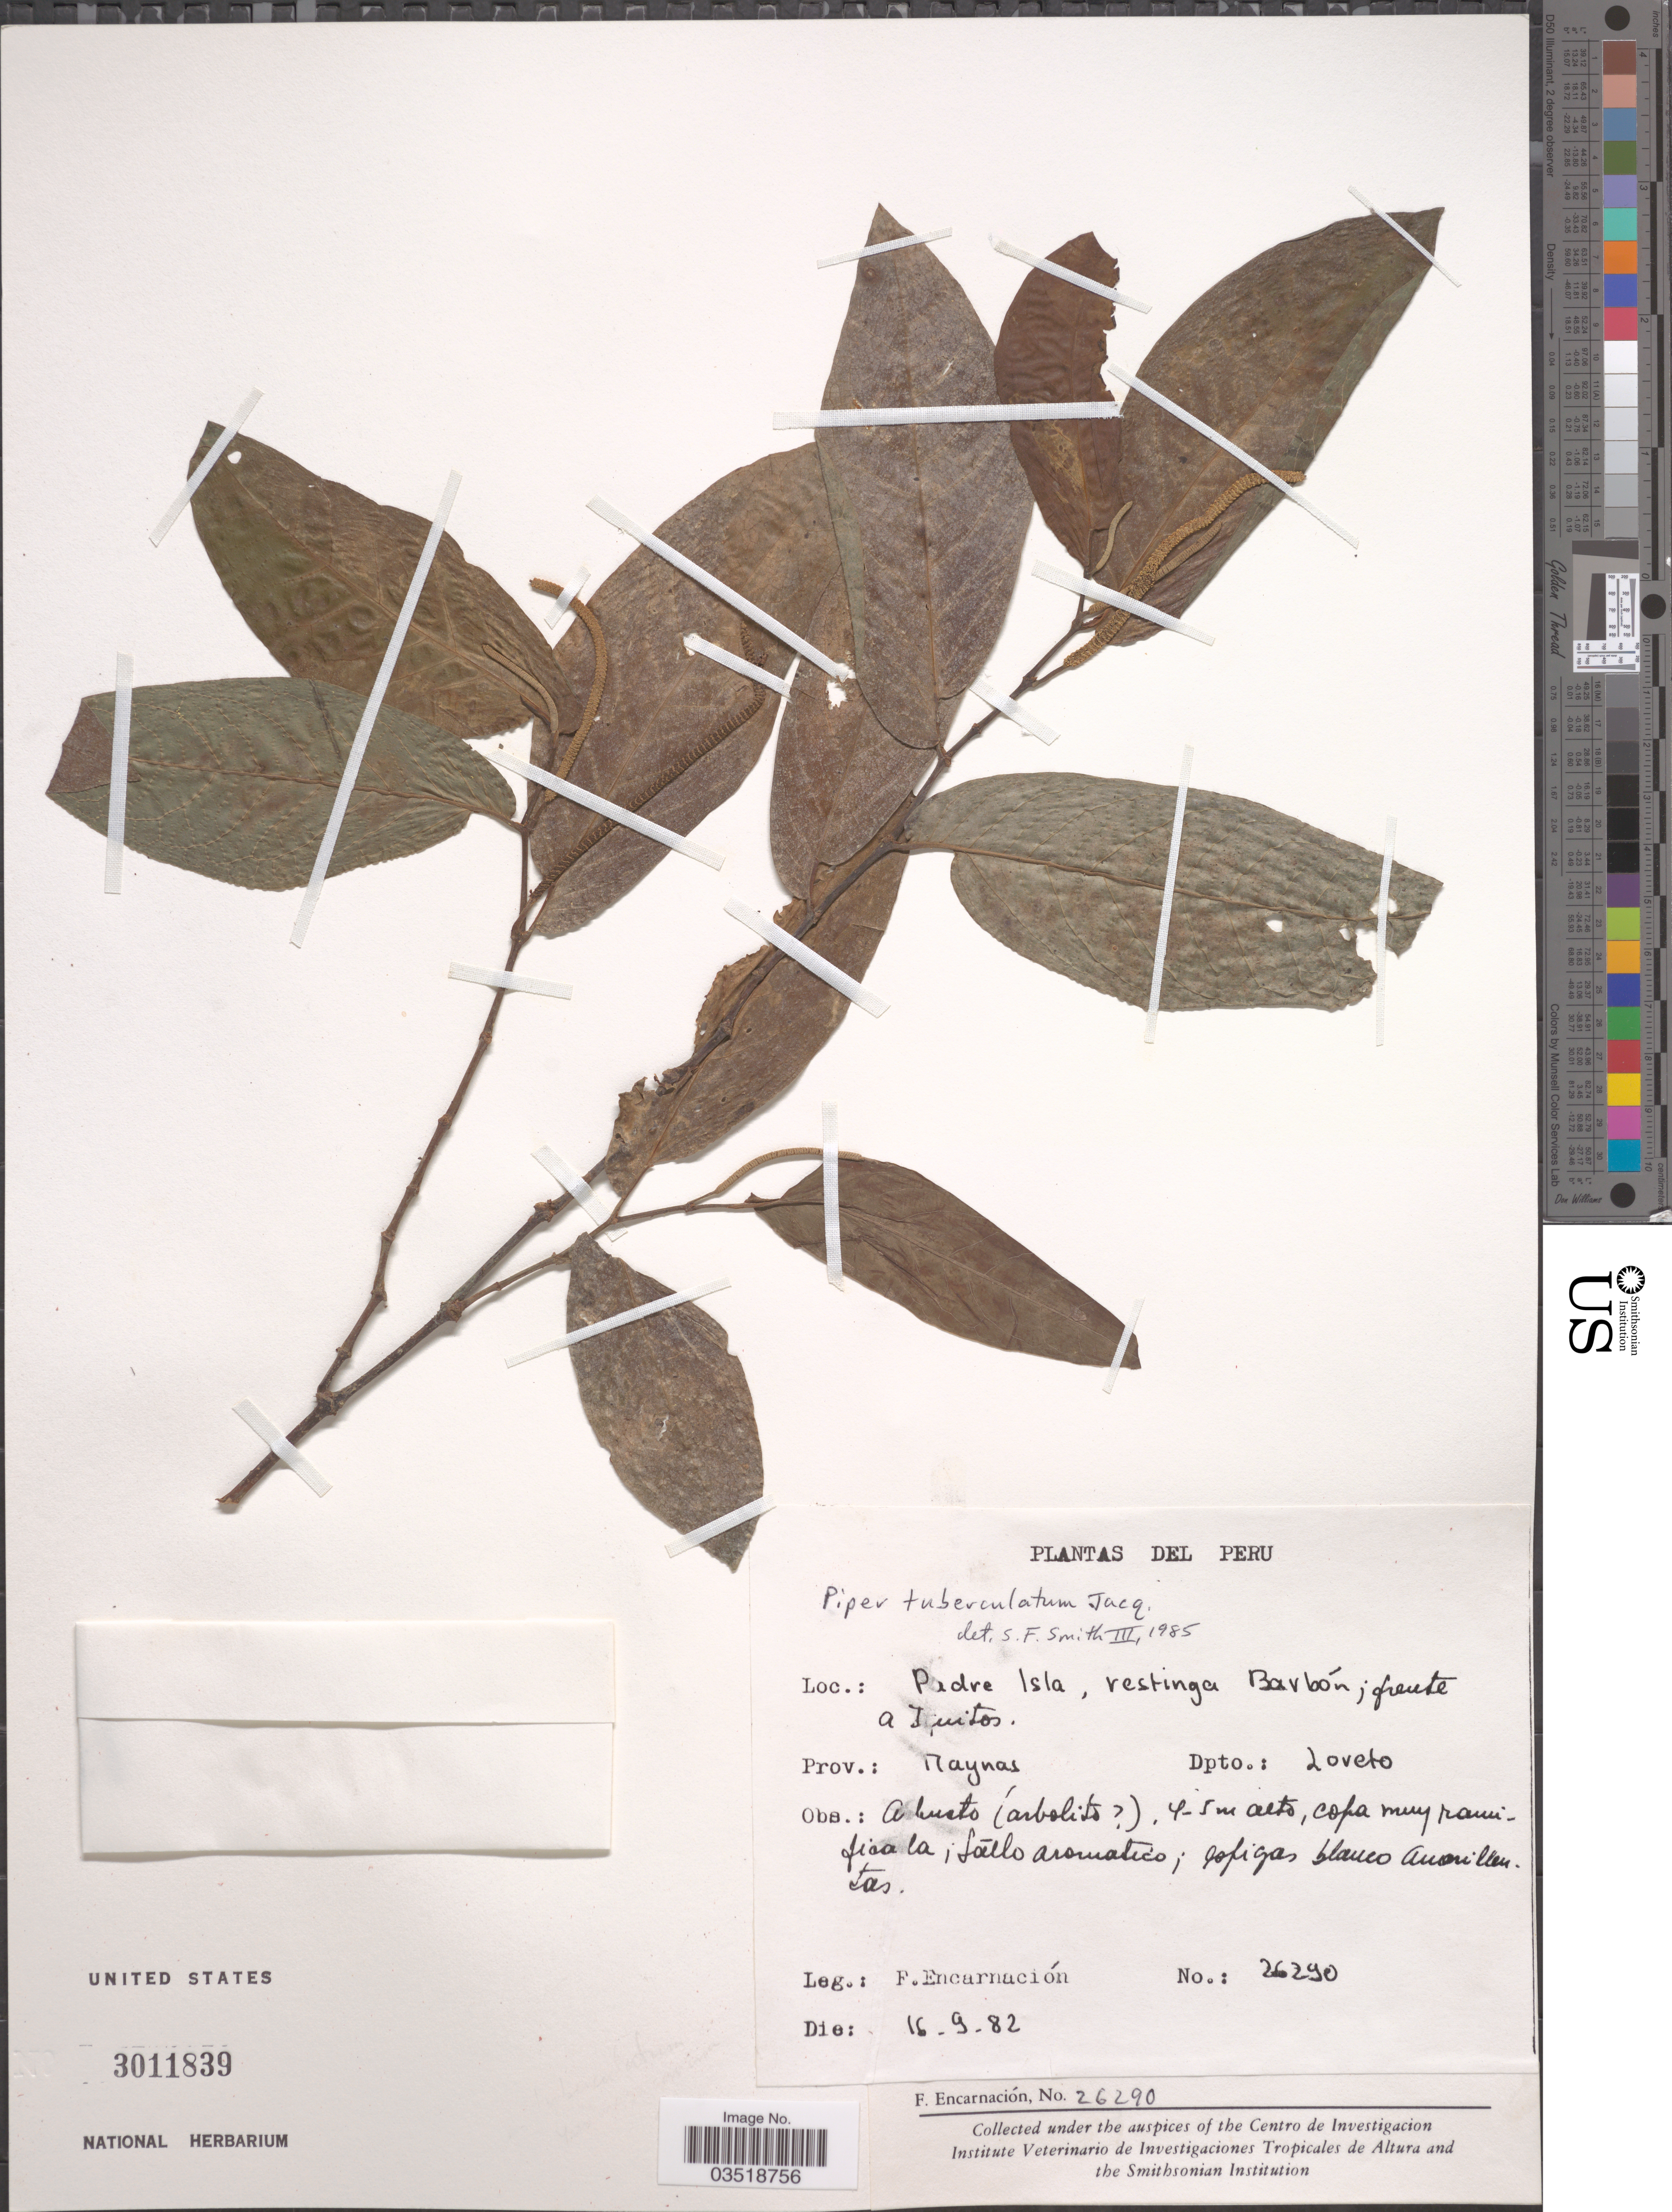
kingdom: Plantae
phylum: Tracheophyta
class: Magnoliopsida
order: Piperales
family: Piperaceae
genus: Piper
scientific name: Piper tuberculatum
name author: Jacq.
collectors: F. Encarnación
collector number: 26290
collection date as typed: Transcribed d/m/y: 16/9/82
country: Peru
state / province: Loreto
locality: Padre Isla, restinga Barbón; frente a Iquitos. Prov.: Maynas. Dpto.: Loreto.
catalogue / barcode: US 3011839